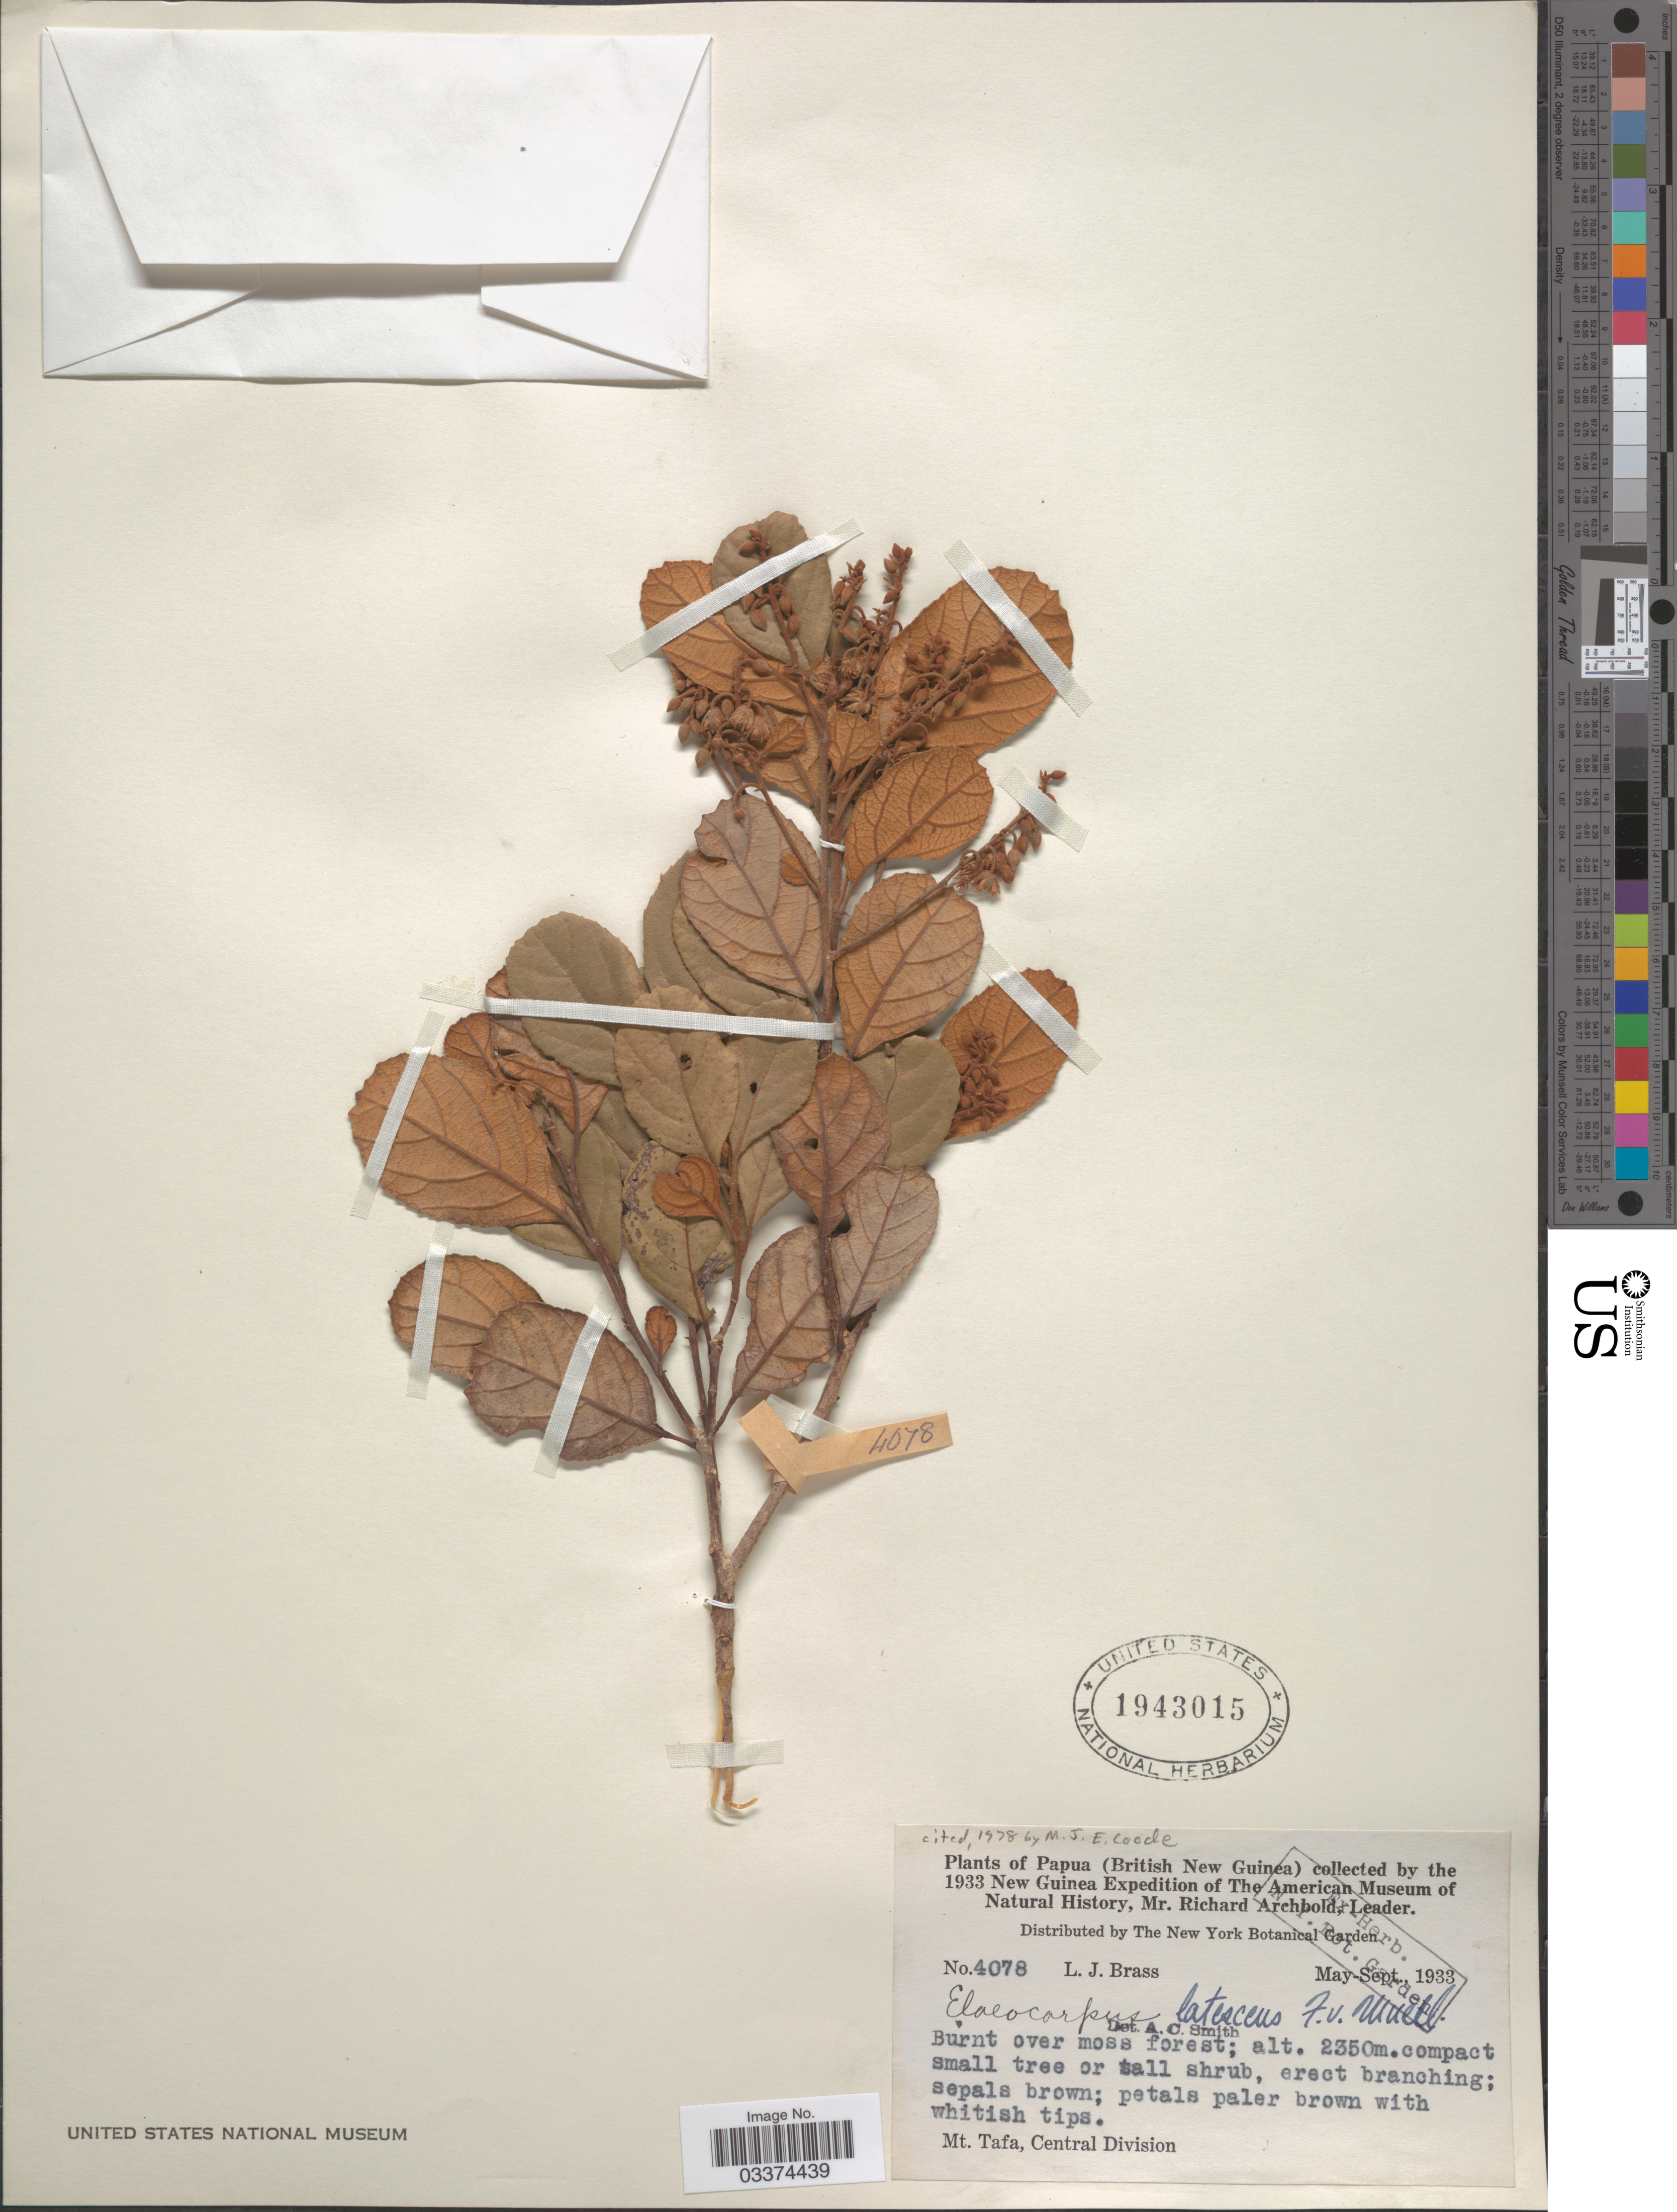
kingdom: Plantae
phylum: Tracheophyta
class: Magnoliopsida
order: Oxalidales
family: Elaeocarpaceae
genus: Elaeocarpus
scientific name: Elaeocarpus latescens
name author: F. Muell.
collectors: L. J. Brass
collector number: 4078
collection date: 1933-05/1933-09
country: Papua New Guinea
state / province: Central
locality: Papua (British New Guinea), Mt. Tafa, Central Division.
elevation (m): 2350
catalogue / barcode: US 1943015